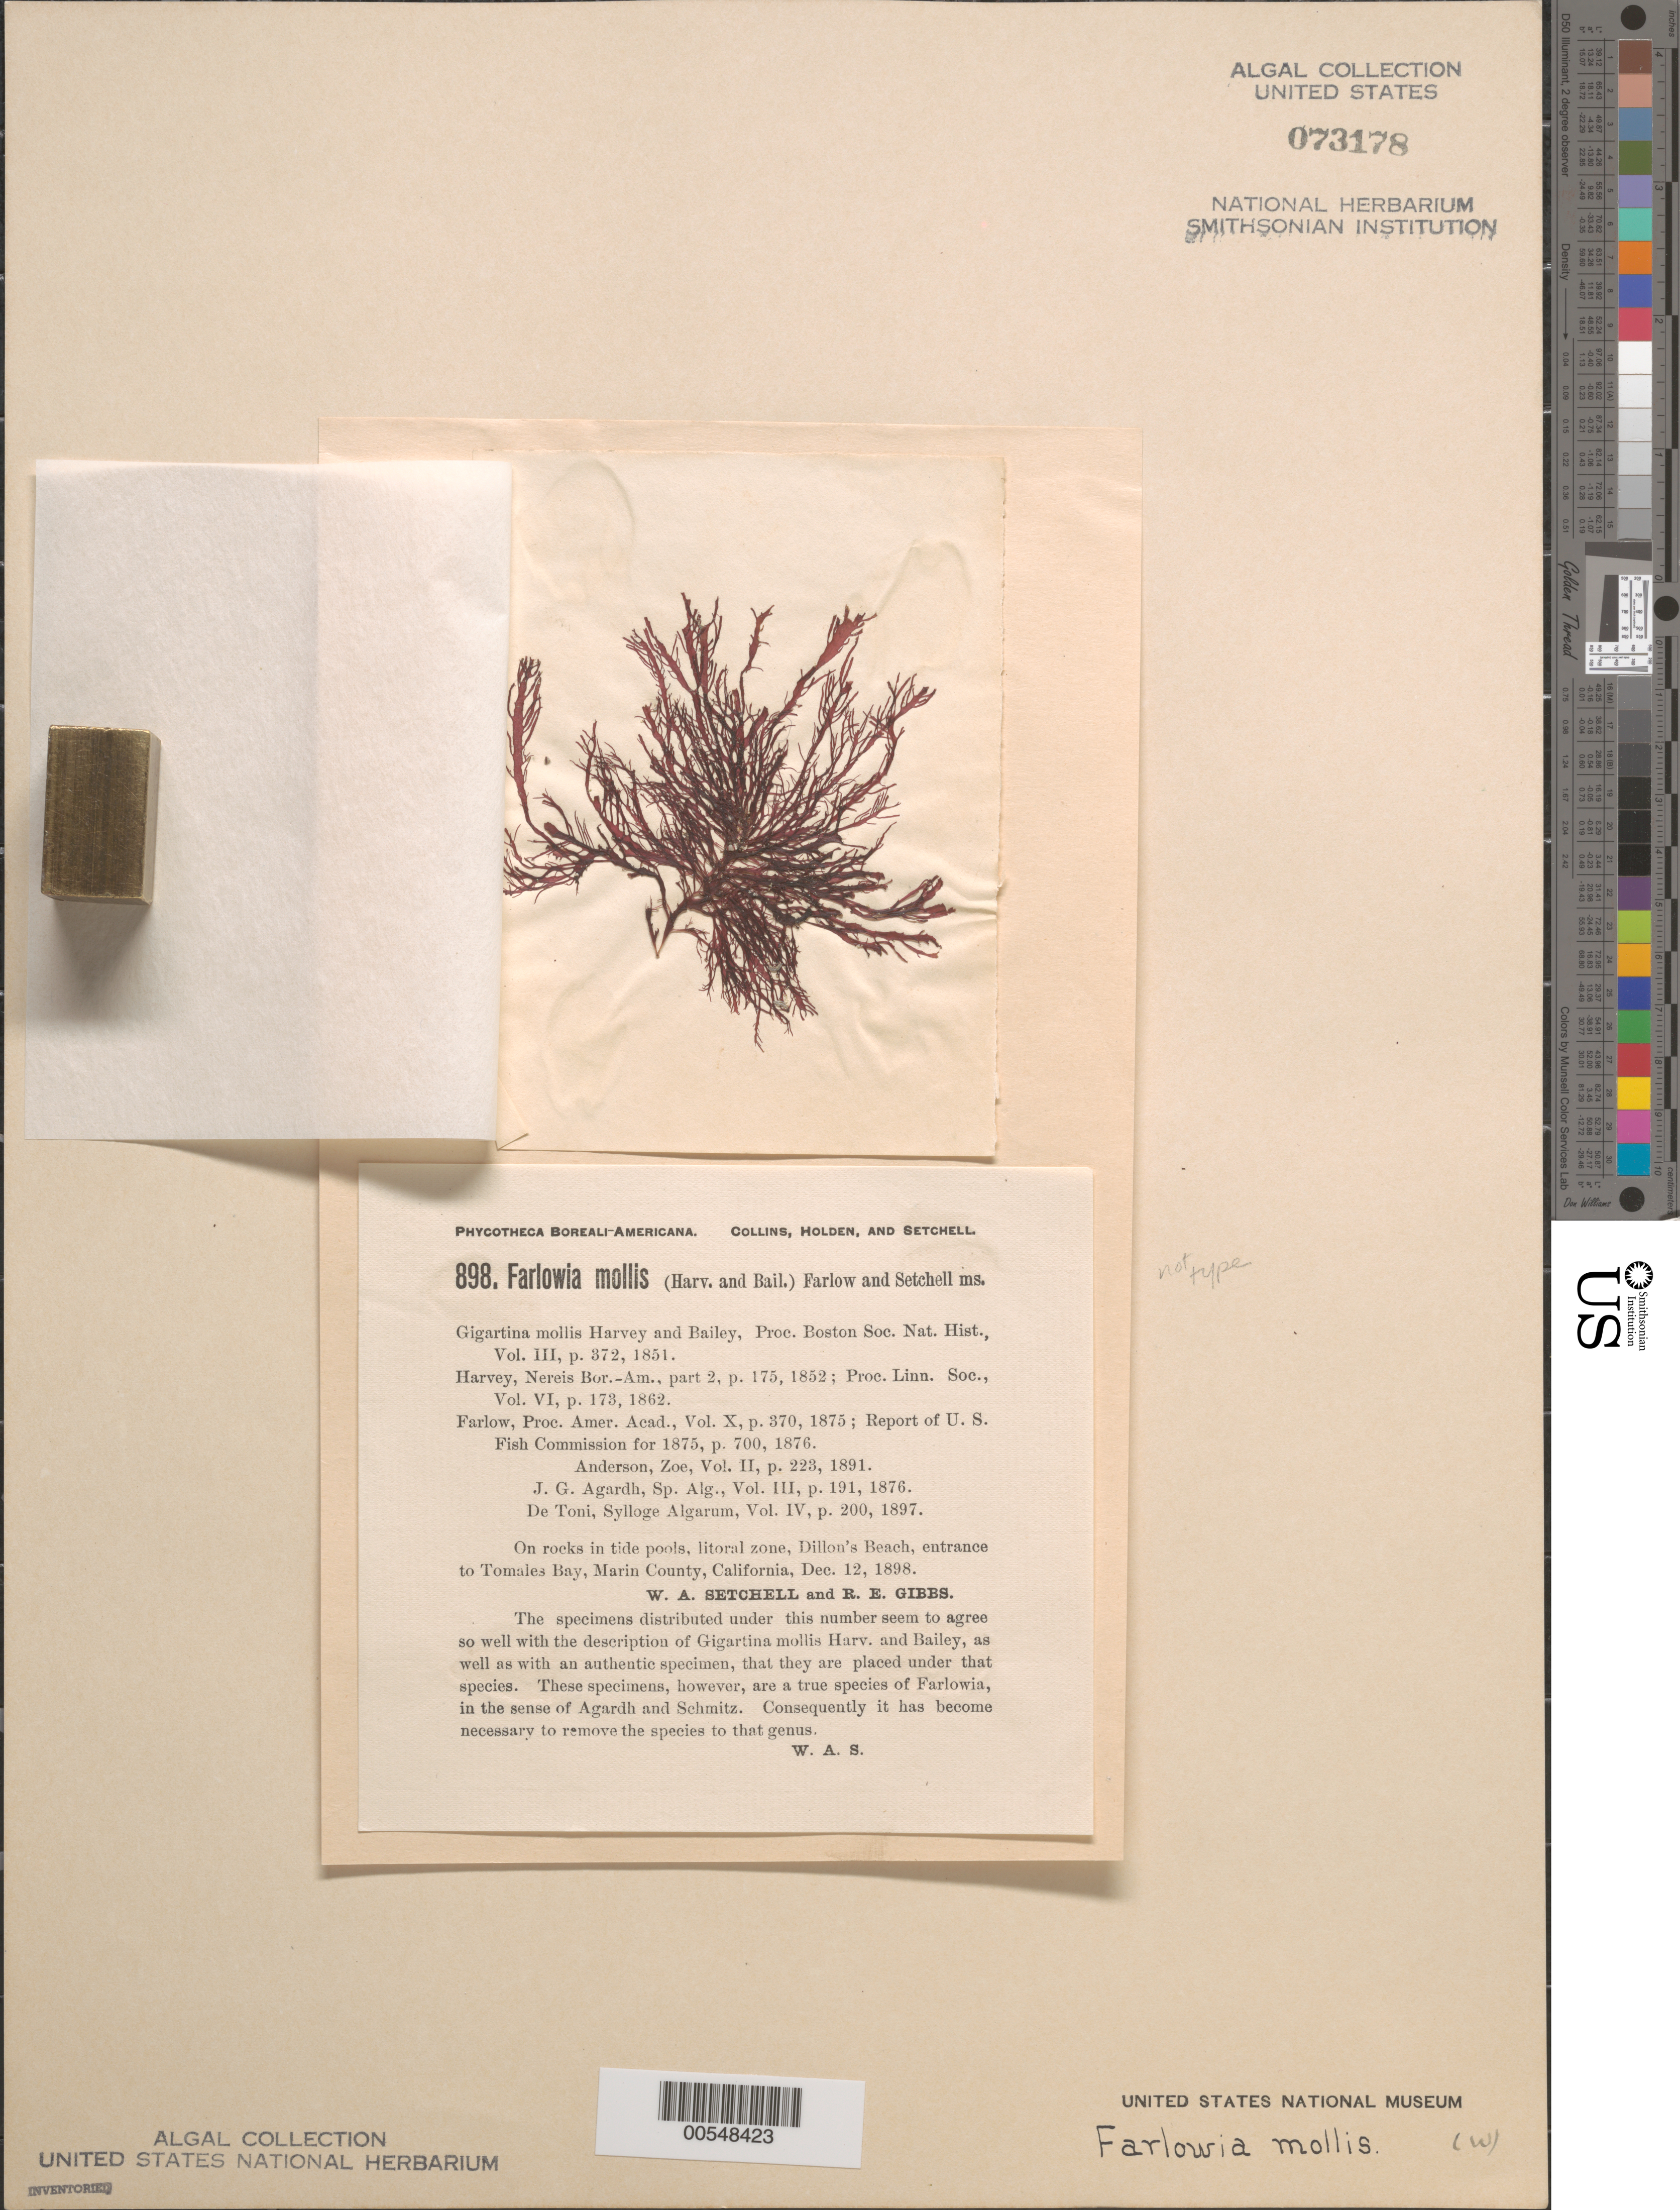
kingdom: Plantae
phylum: Rhodophyta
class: Florideophyceae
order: Gigartinales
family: Dumontiaceae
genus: Farlowia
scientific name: Farlowia mollis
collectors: W. Setchell & R. Gibbs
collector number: PB-A 898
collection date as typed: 12 Dec 1898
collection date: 1898-12-12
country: United States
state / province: California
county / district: Marin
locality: Dillons Beach, Tomales Bay entrance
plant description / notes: Collins, Holden & Setchell, Phycotheca Boreali-Americana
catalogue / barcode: US 73178